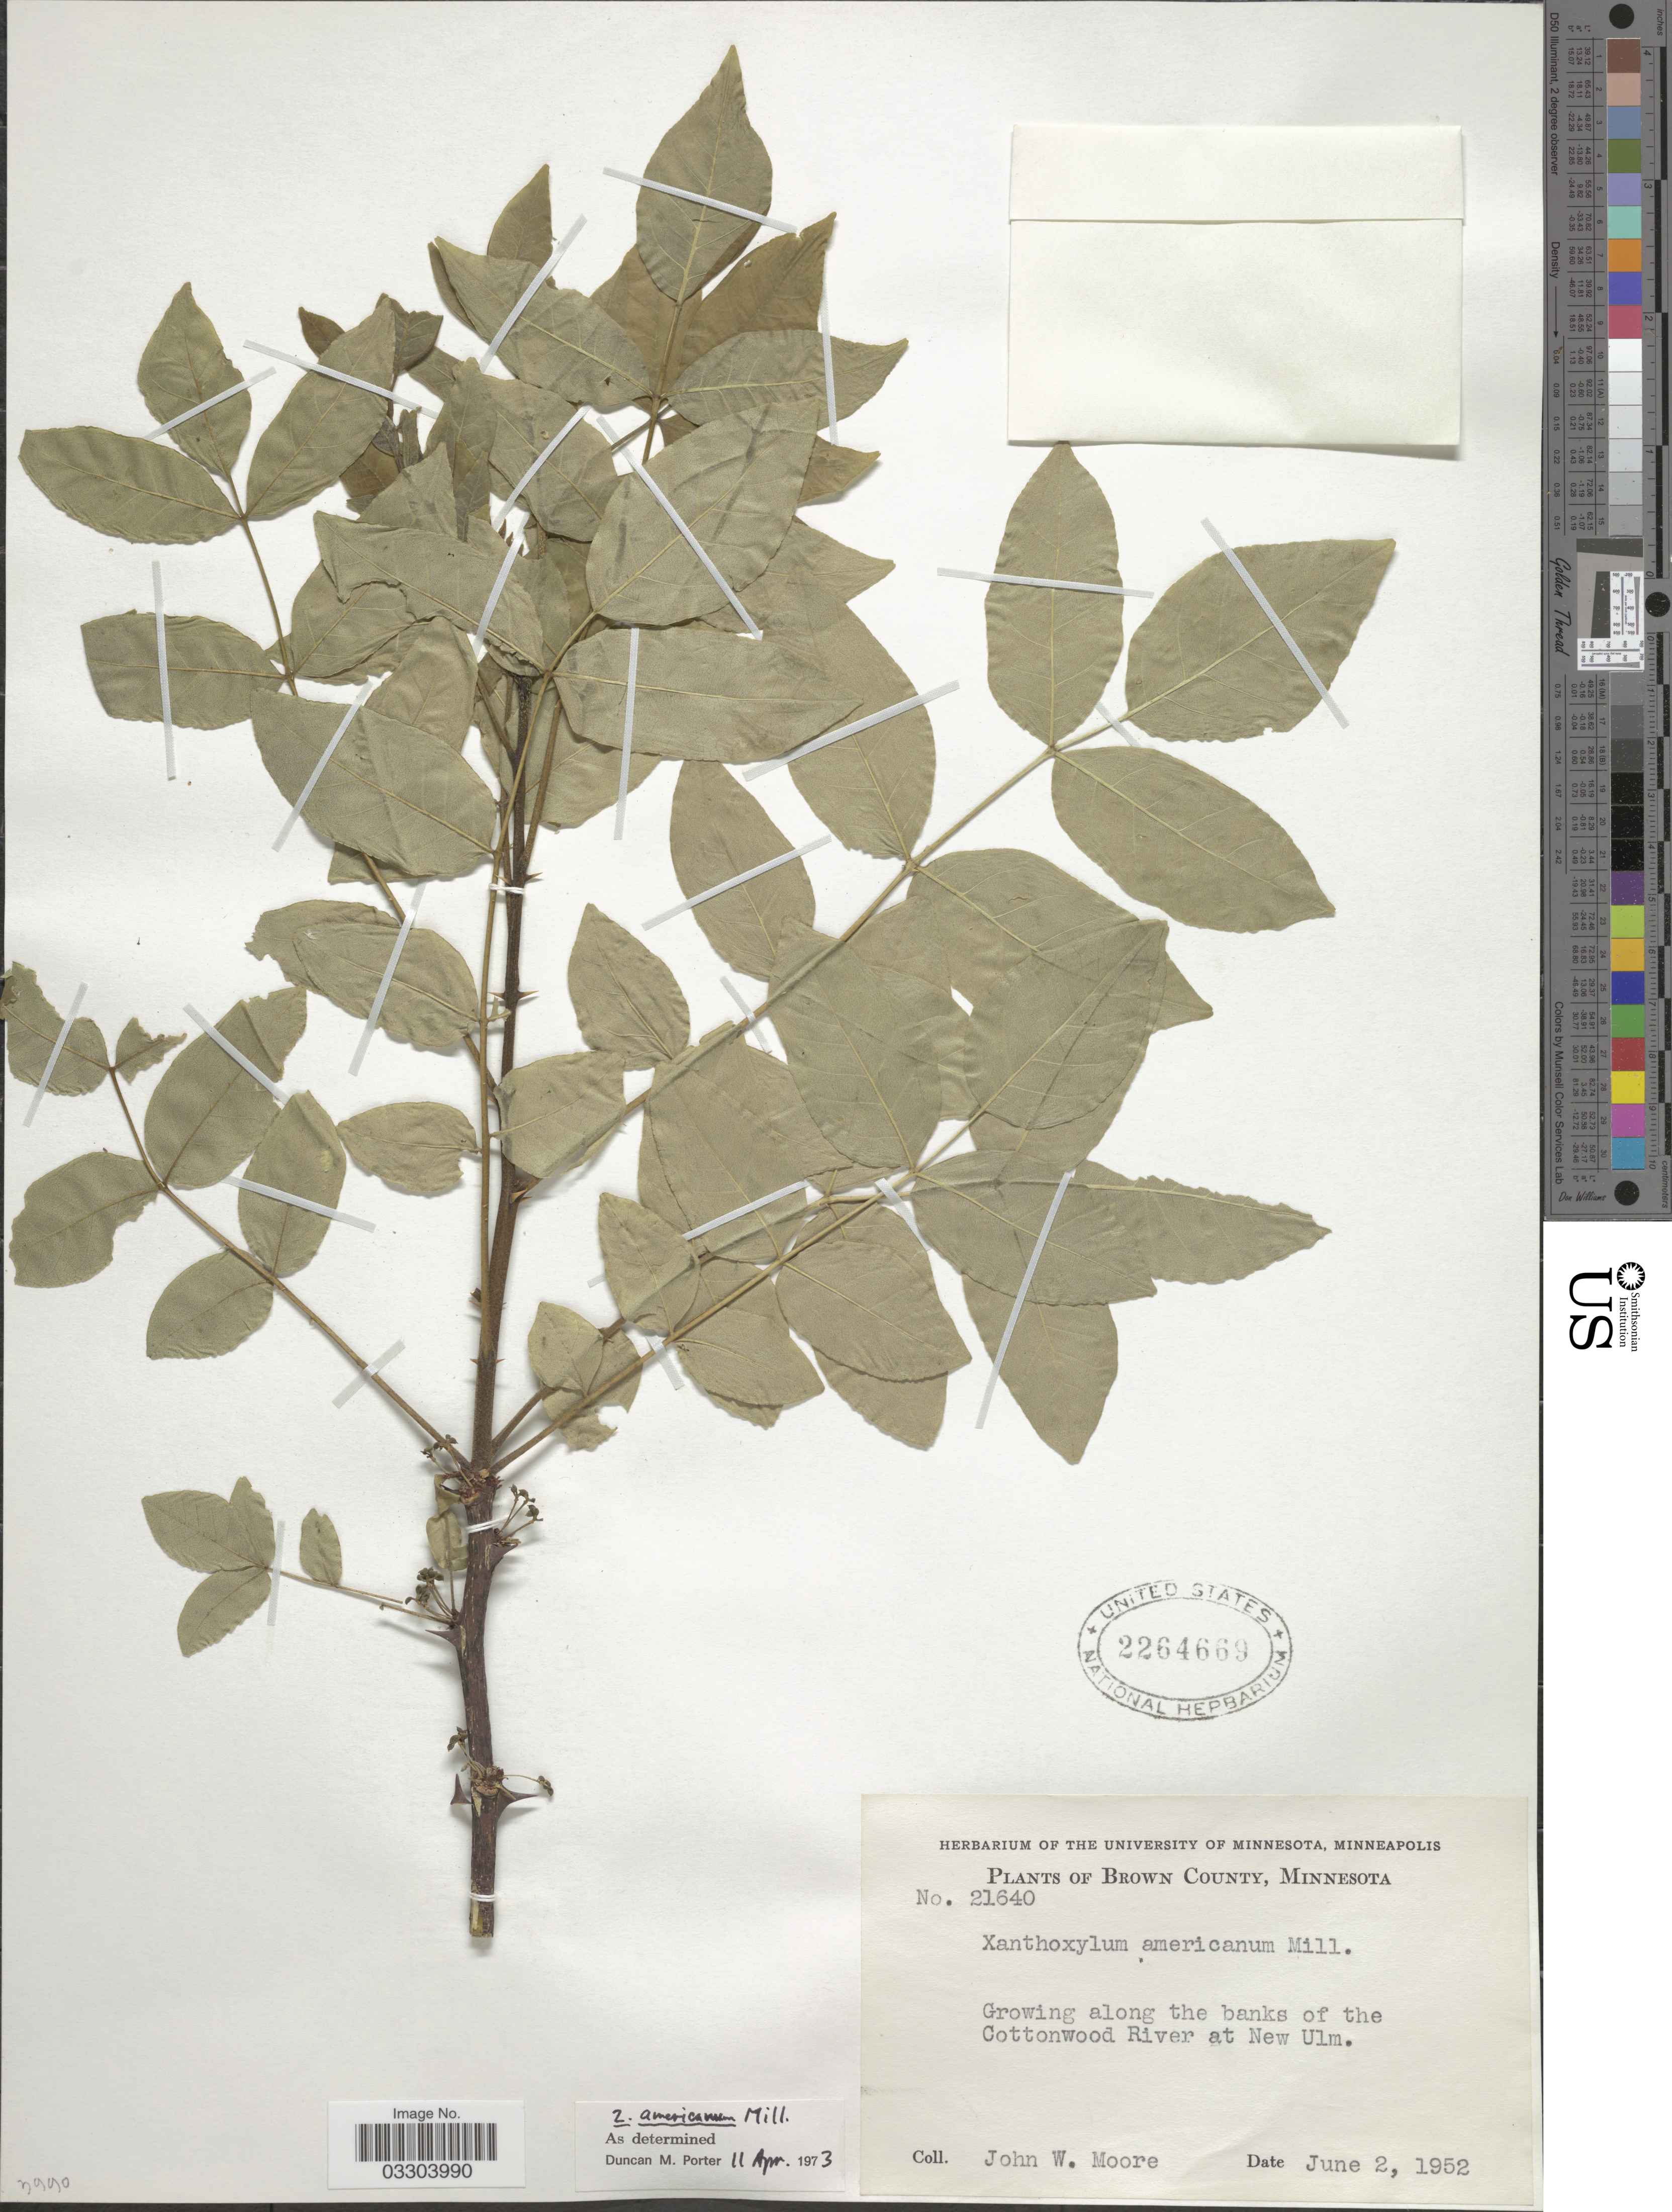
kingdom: Plantae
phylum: Tracheophyta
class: Magnoliopsida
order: Sapindales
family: Rutaceae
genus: Zanthoxylum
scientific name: Zanthoxylum americanum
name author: Mill.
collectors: J. Moore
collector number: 21640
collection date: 1952-06-02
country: United States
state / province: Minnesota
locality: Brown County. Along the banks of the Cottonwood River at New Ulm.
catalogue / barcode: US 2264669